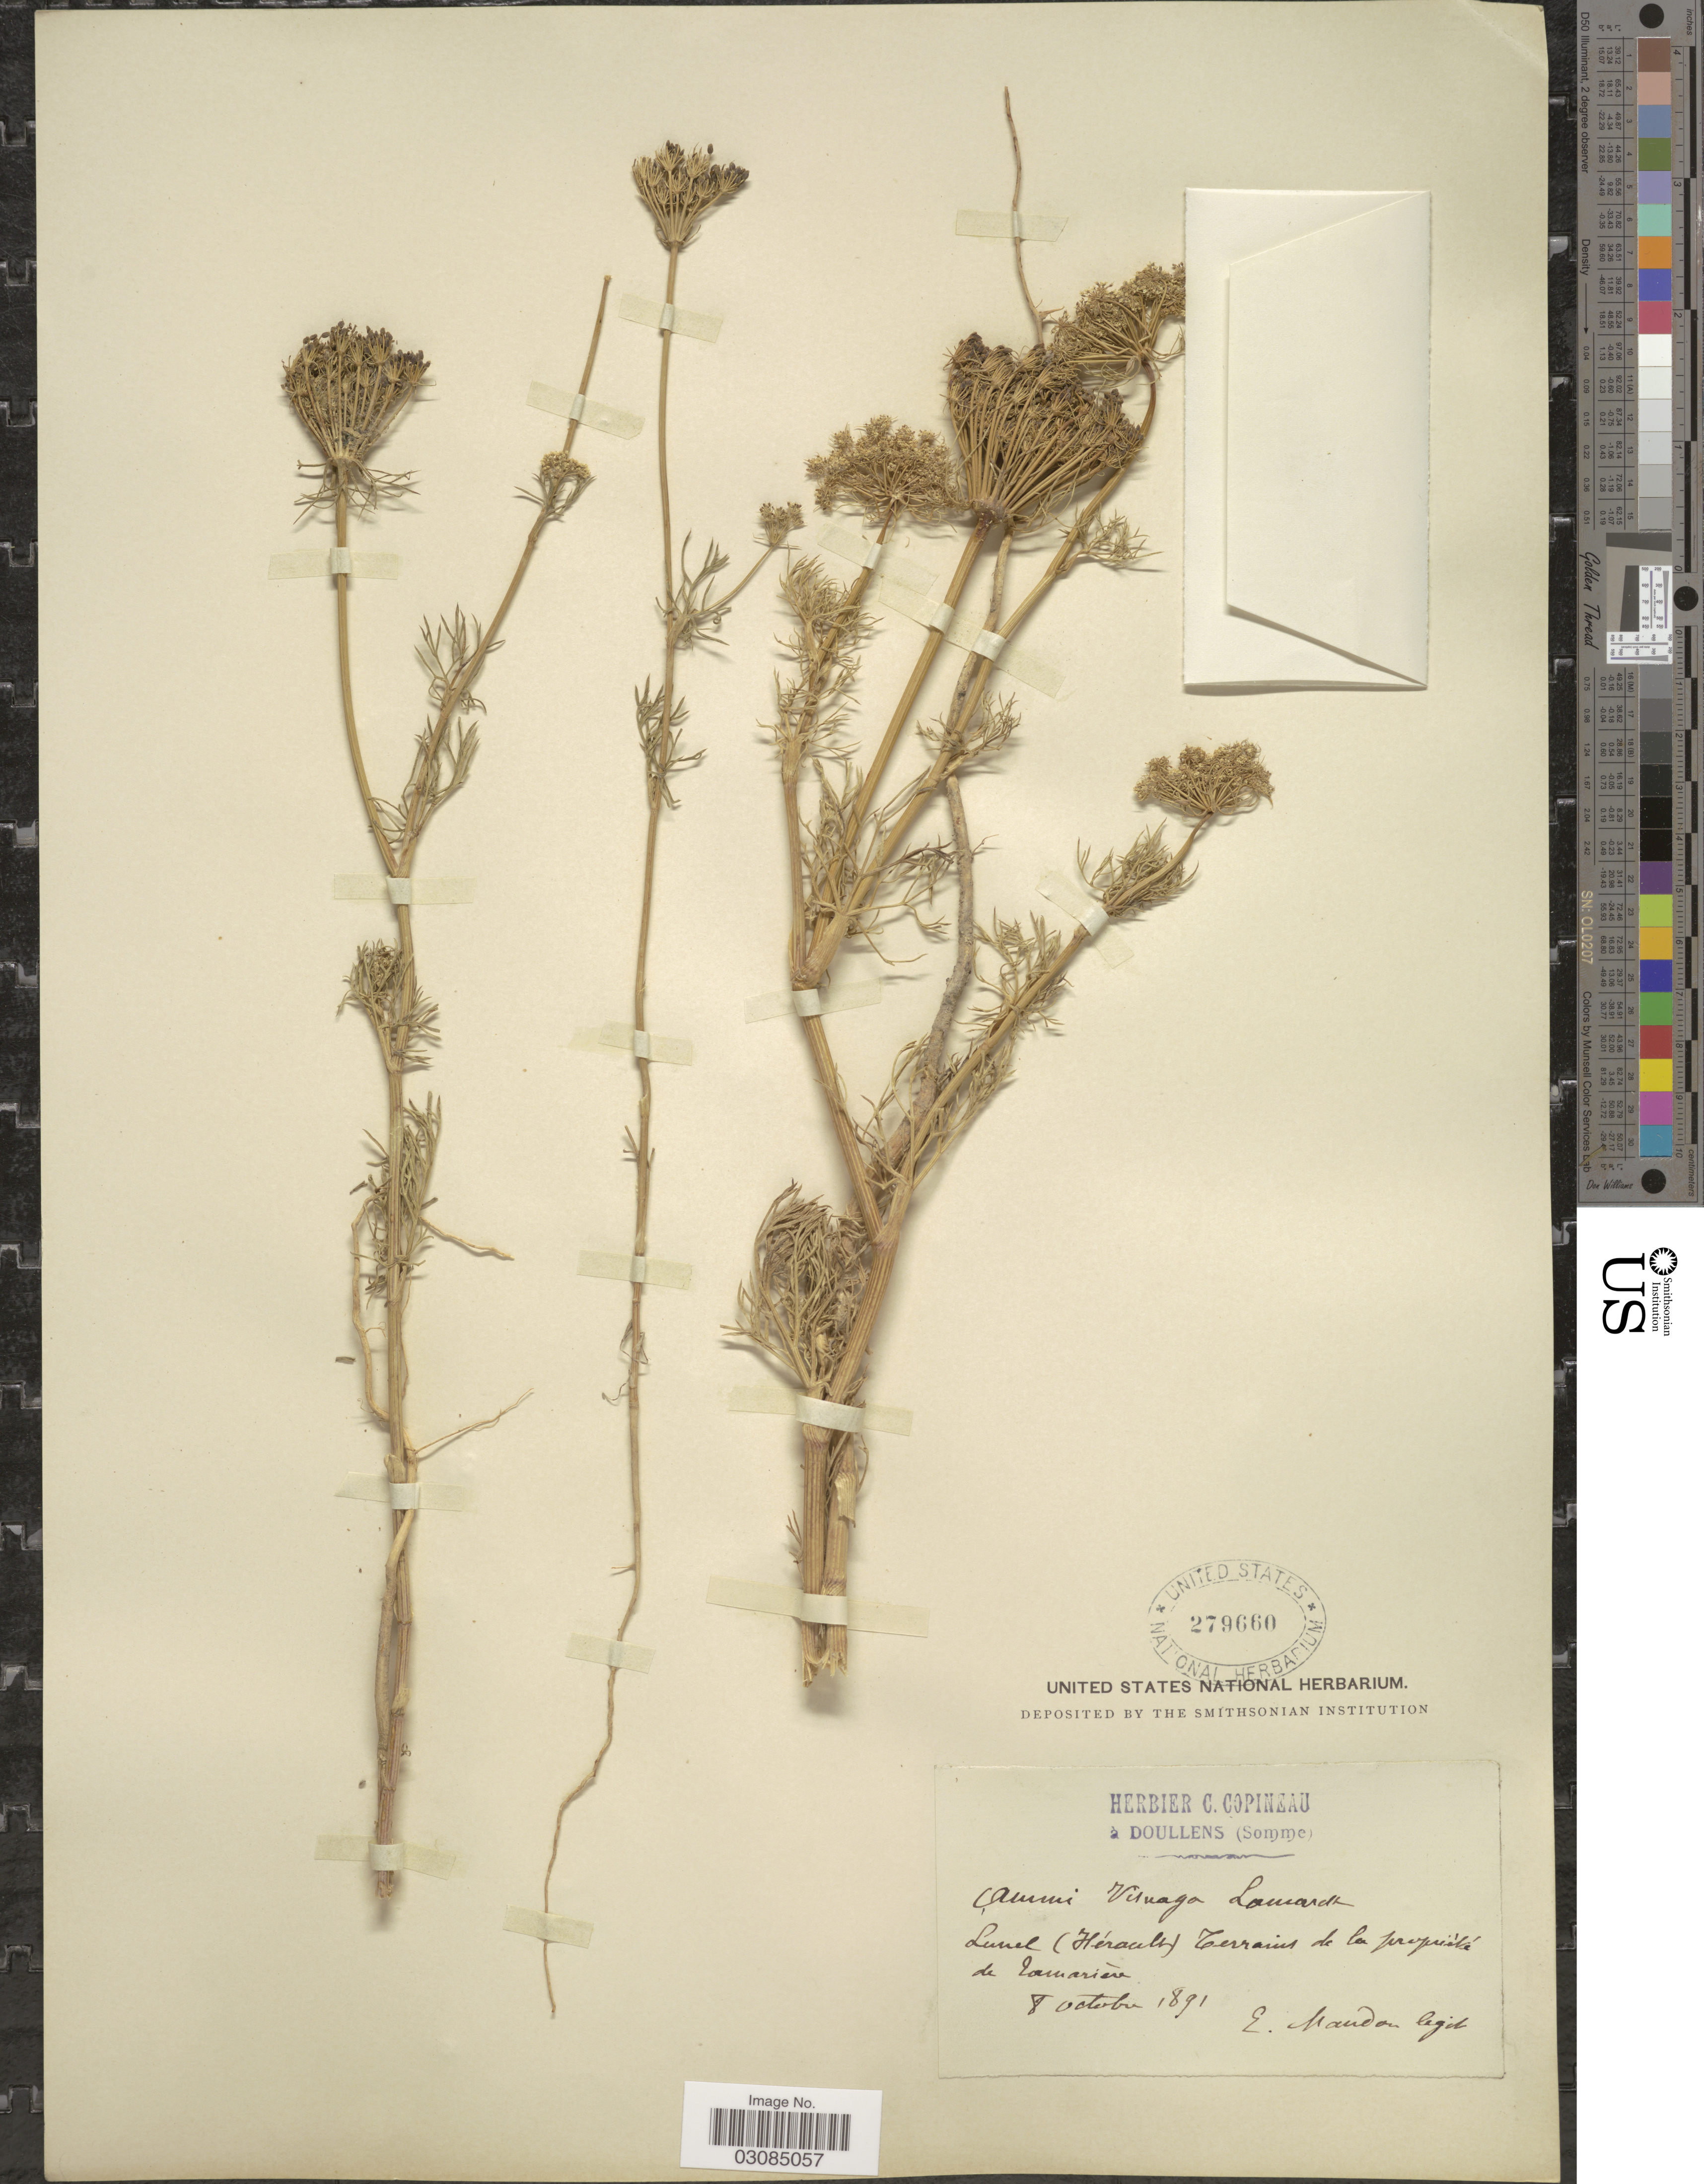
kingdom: Plantae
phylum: Tracheophyta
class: Magnoliopsida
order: Apiales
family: Apiaceae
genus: Ammi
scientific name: Ammi visnaga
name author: (L.) Lam.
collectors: E. Mandon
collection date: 1891-10-08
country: France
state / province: Occitanie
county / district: Hérault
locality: Lunel (Hérault) Terrains de la propièlé de Tamarien.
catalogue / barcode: US 279660